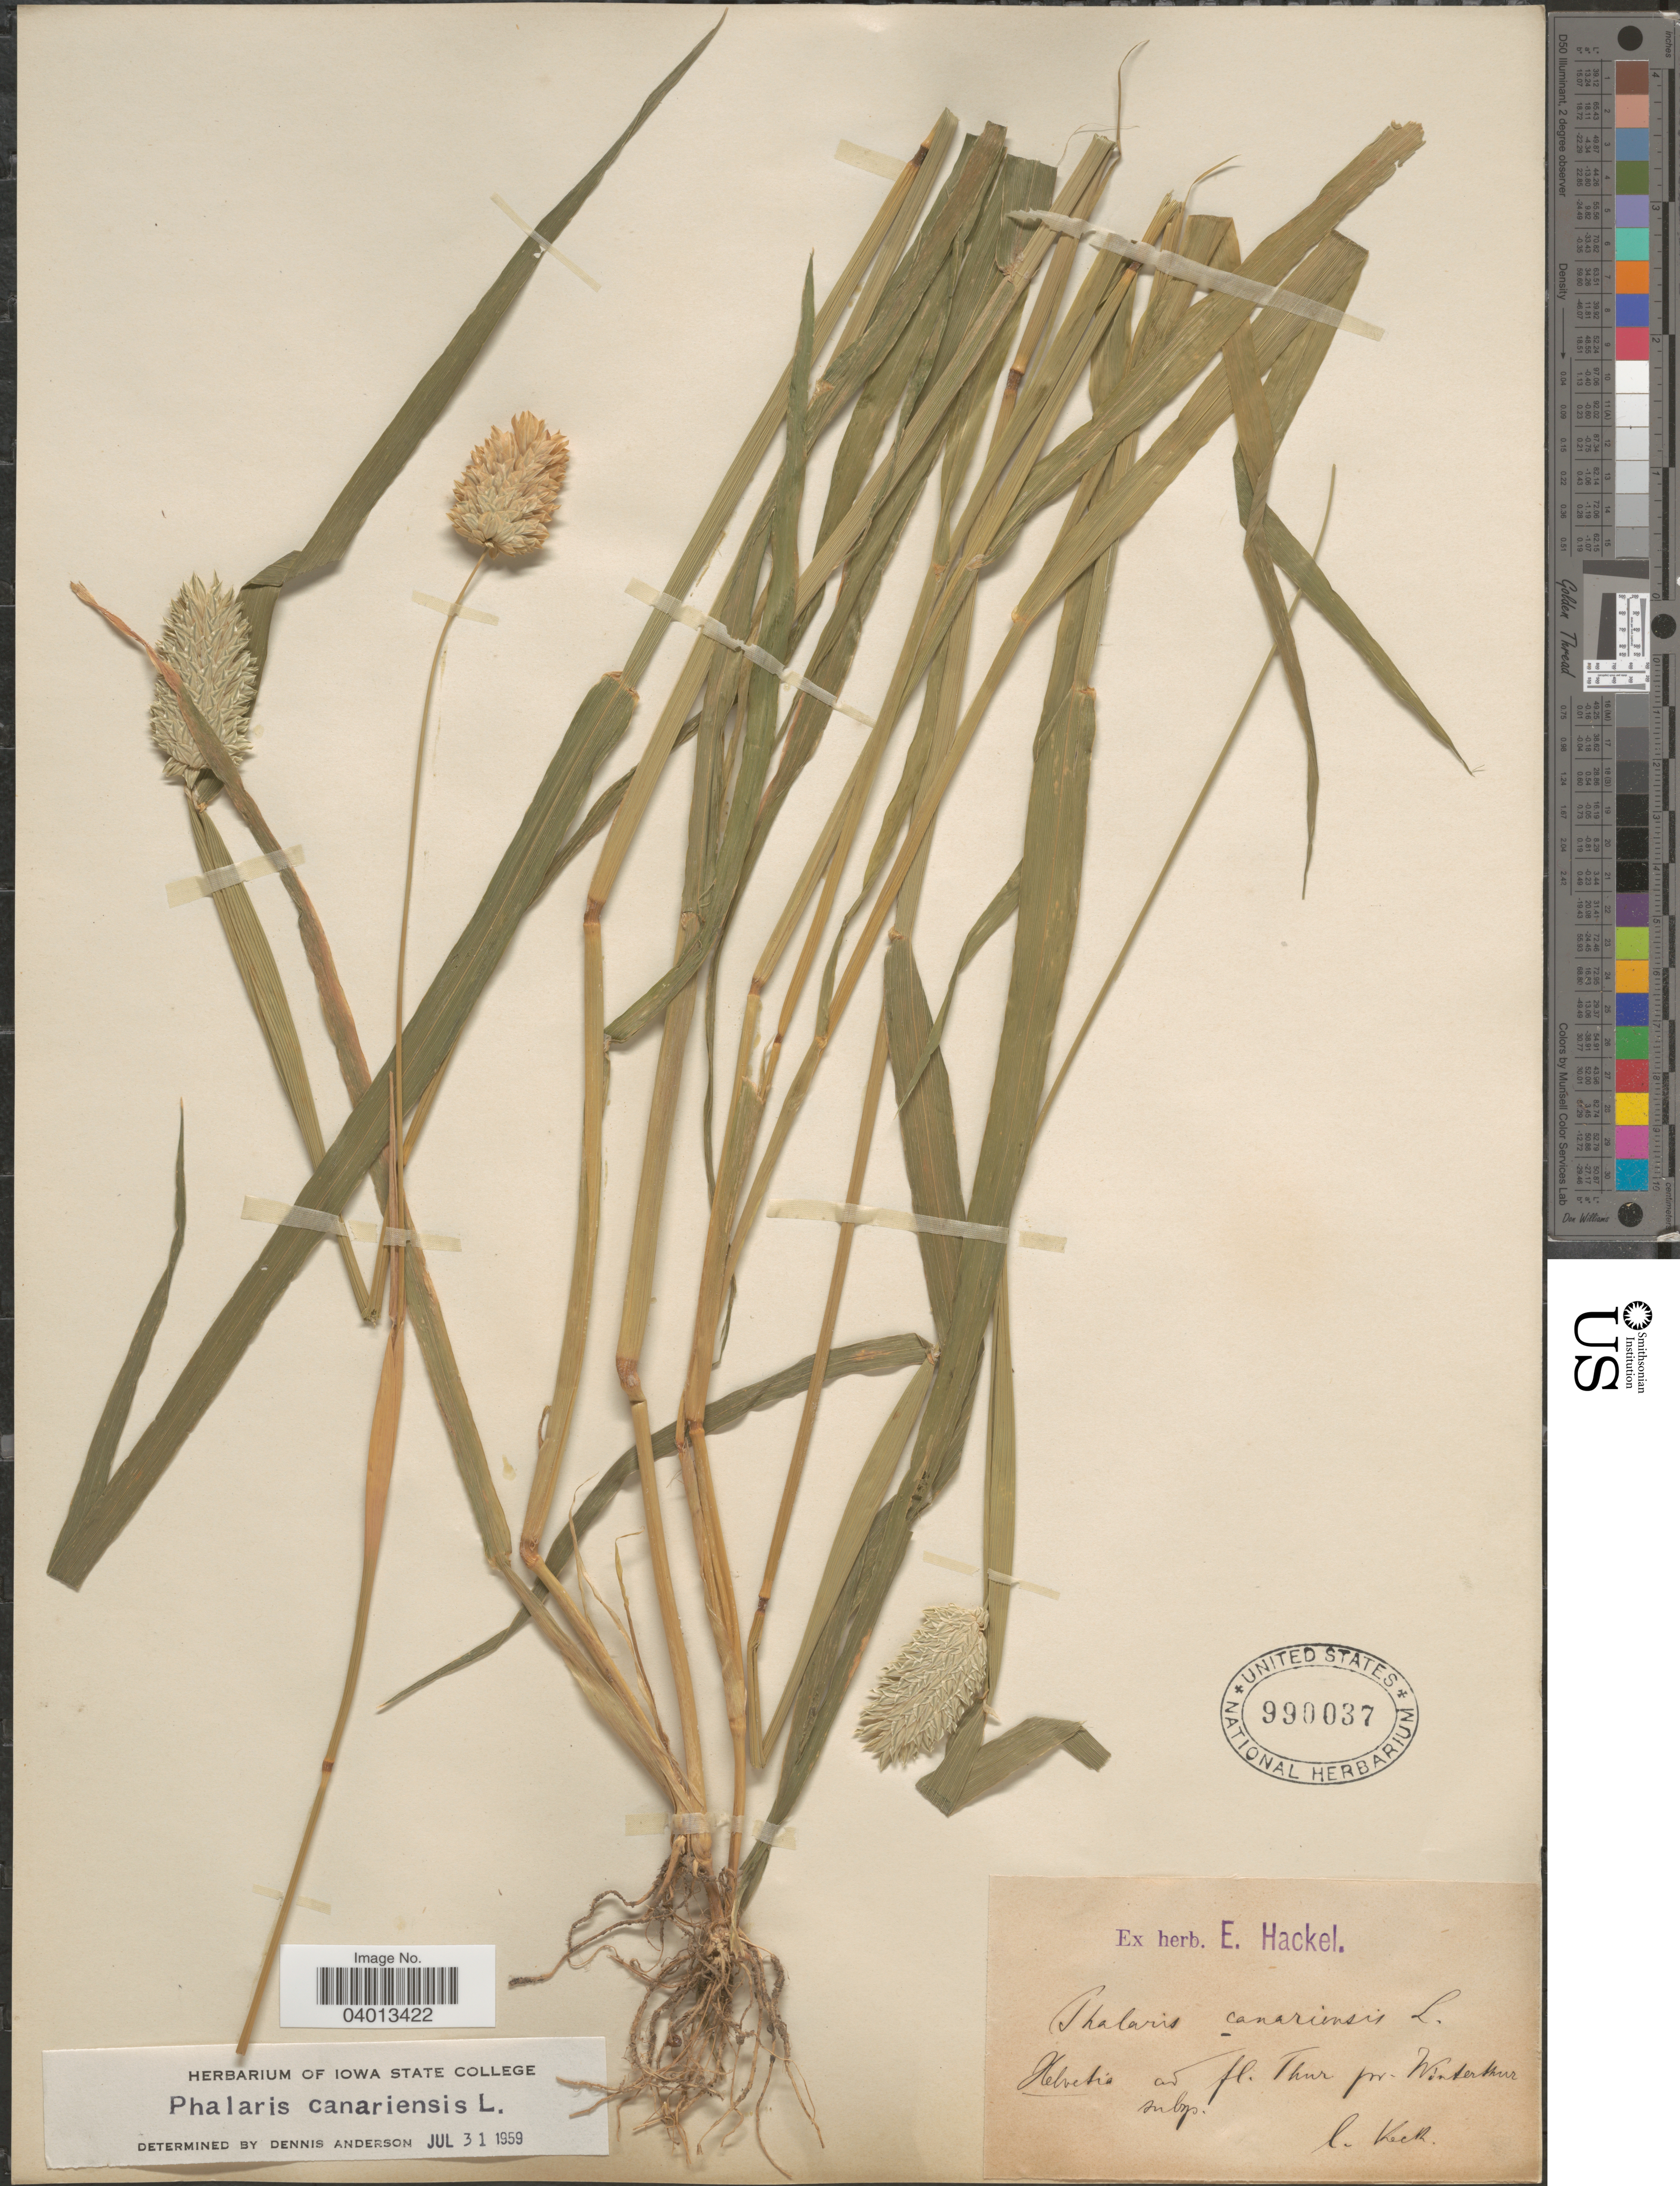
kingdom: Plantae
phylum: Tracheophyta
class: Liliopsida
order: Poales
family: Poaceae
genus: Phalaris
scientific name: Phalaris canariensis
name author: L.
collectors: -- Keck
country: Switzerland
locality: Helvetia ad fl. Thur pr. Winterthur subp.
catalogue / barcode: US 990037